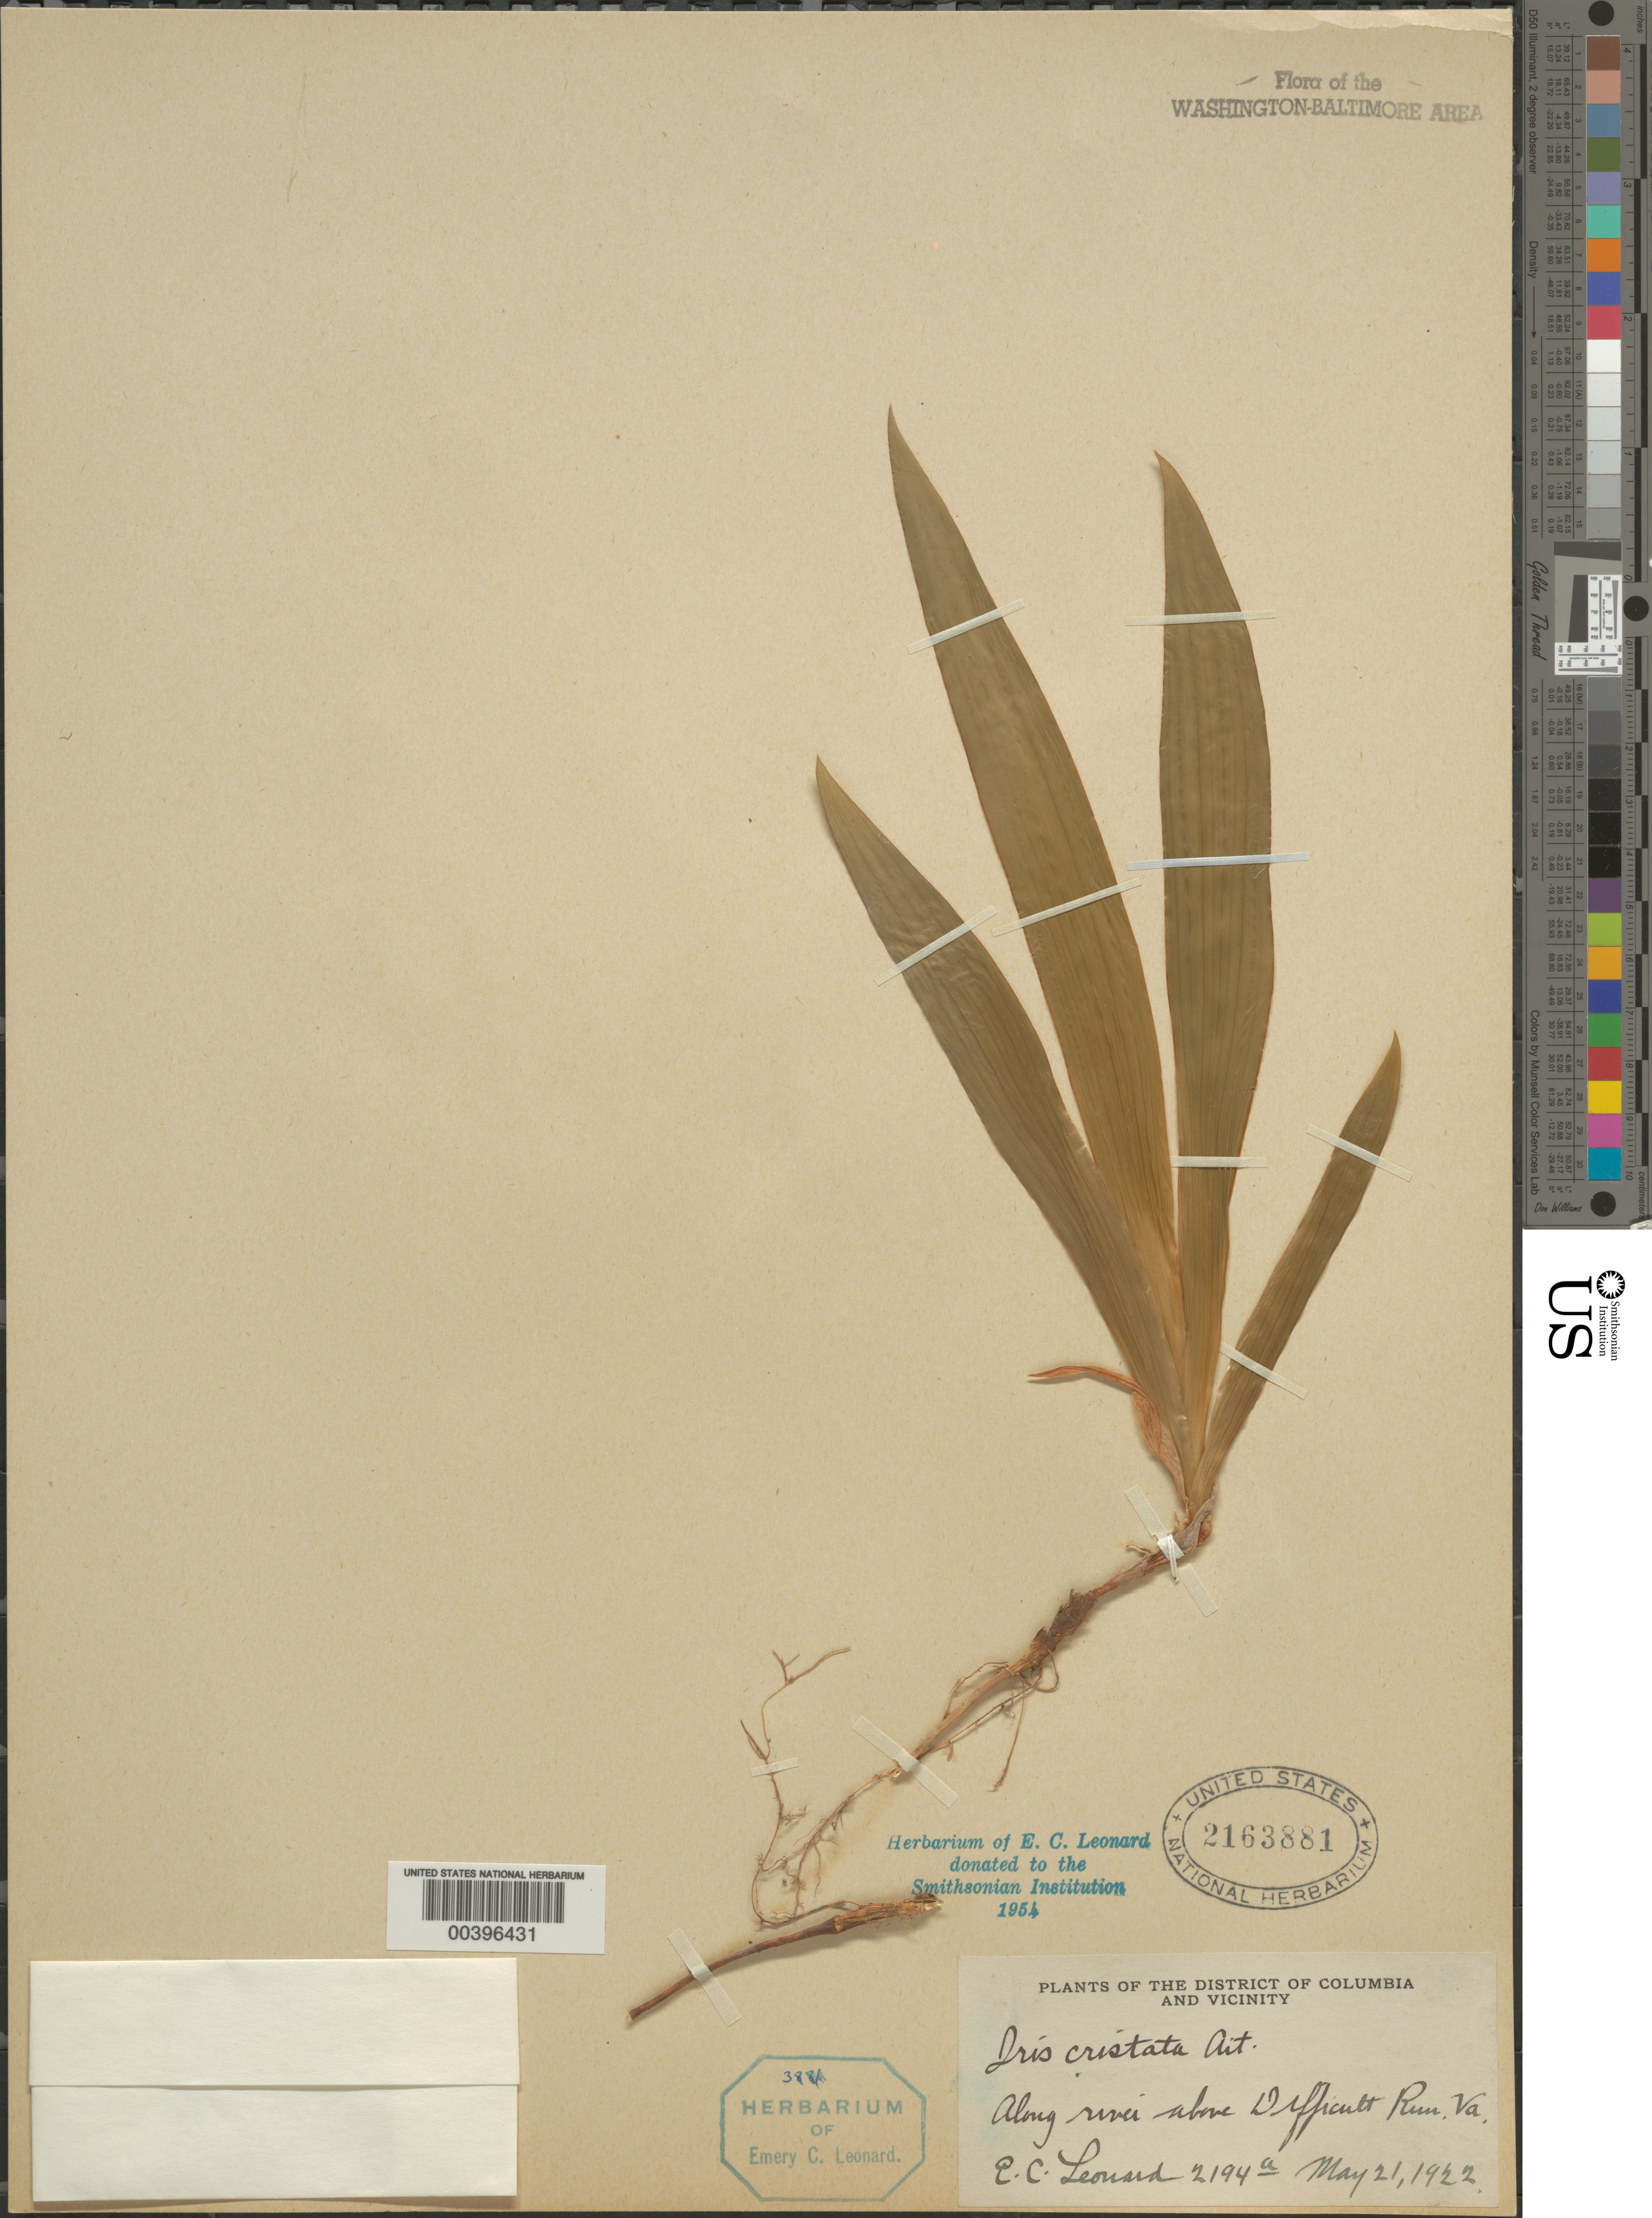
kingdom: Plantae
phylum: Tracheophyta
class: Liliopsida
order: Asparagales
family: Iridaceae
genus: Iris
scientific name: Iris cristata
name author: Aiton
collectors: E. C. Leonard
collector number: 2194A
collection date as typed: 21 May 1922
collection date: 1922-05-21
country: United States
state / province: Virginia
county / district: Fairfax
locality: Along River above Difficult Run C. and O. Canal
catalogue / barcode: US 2163881